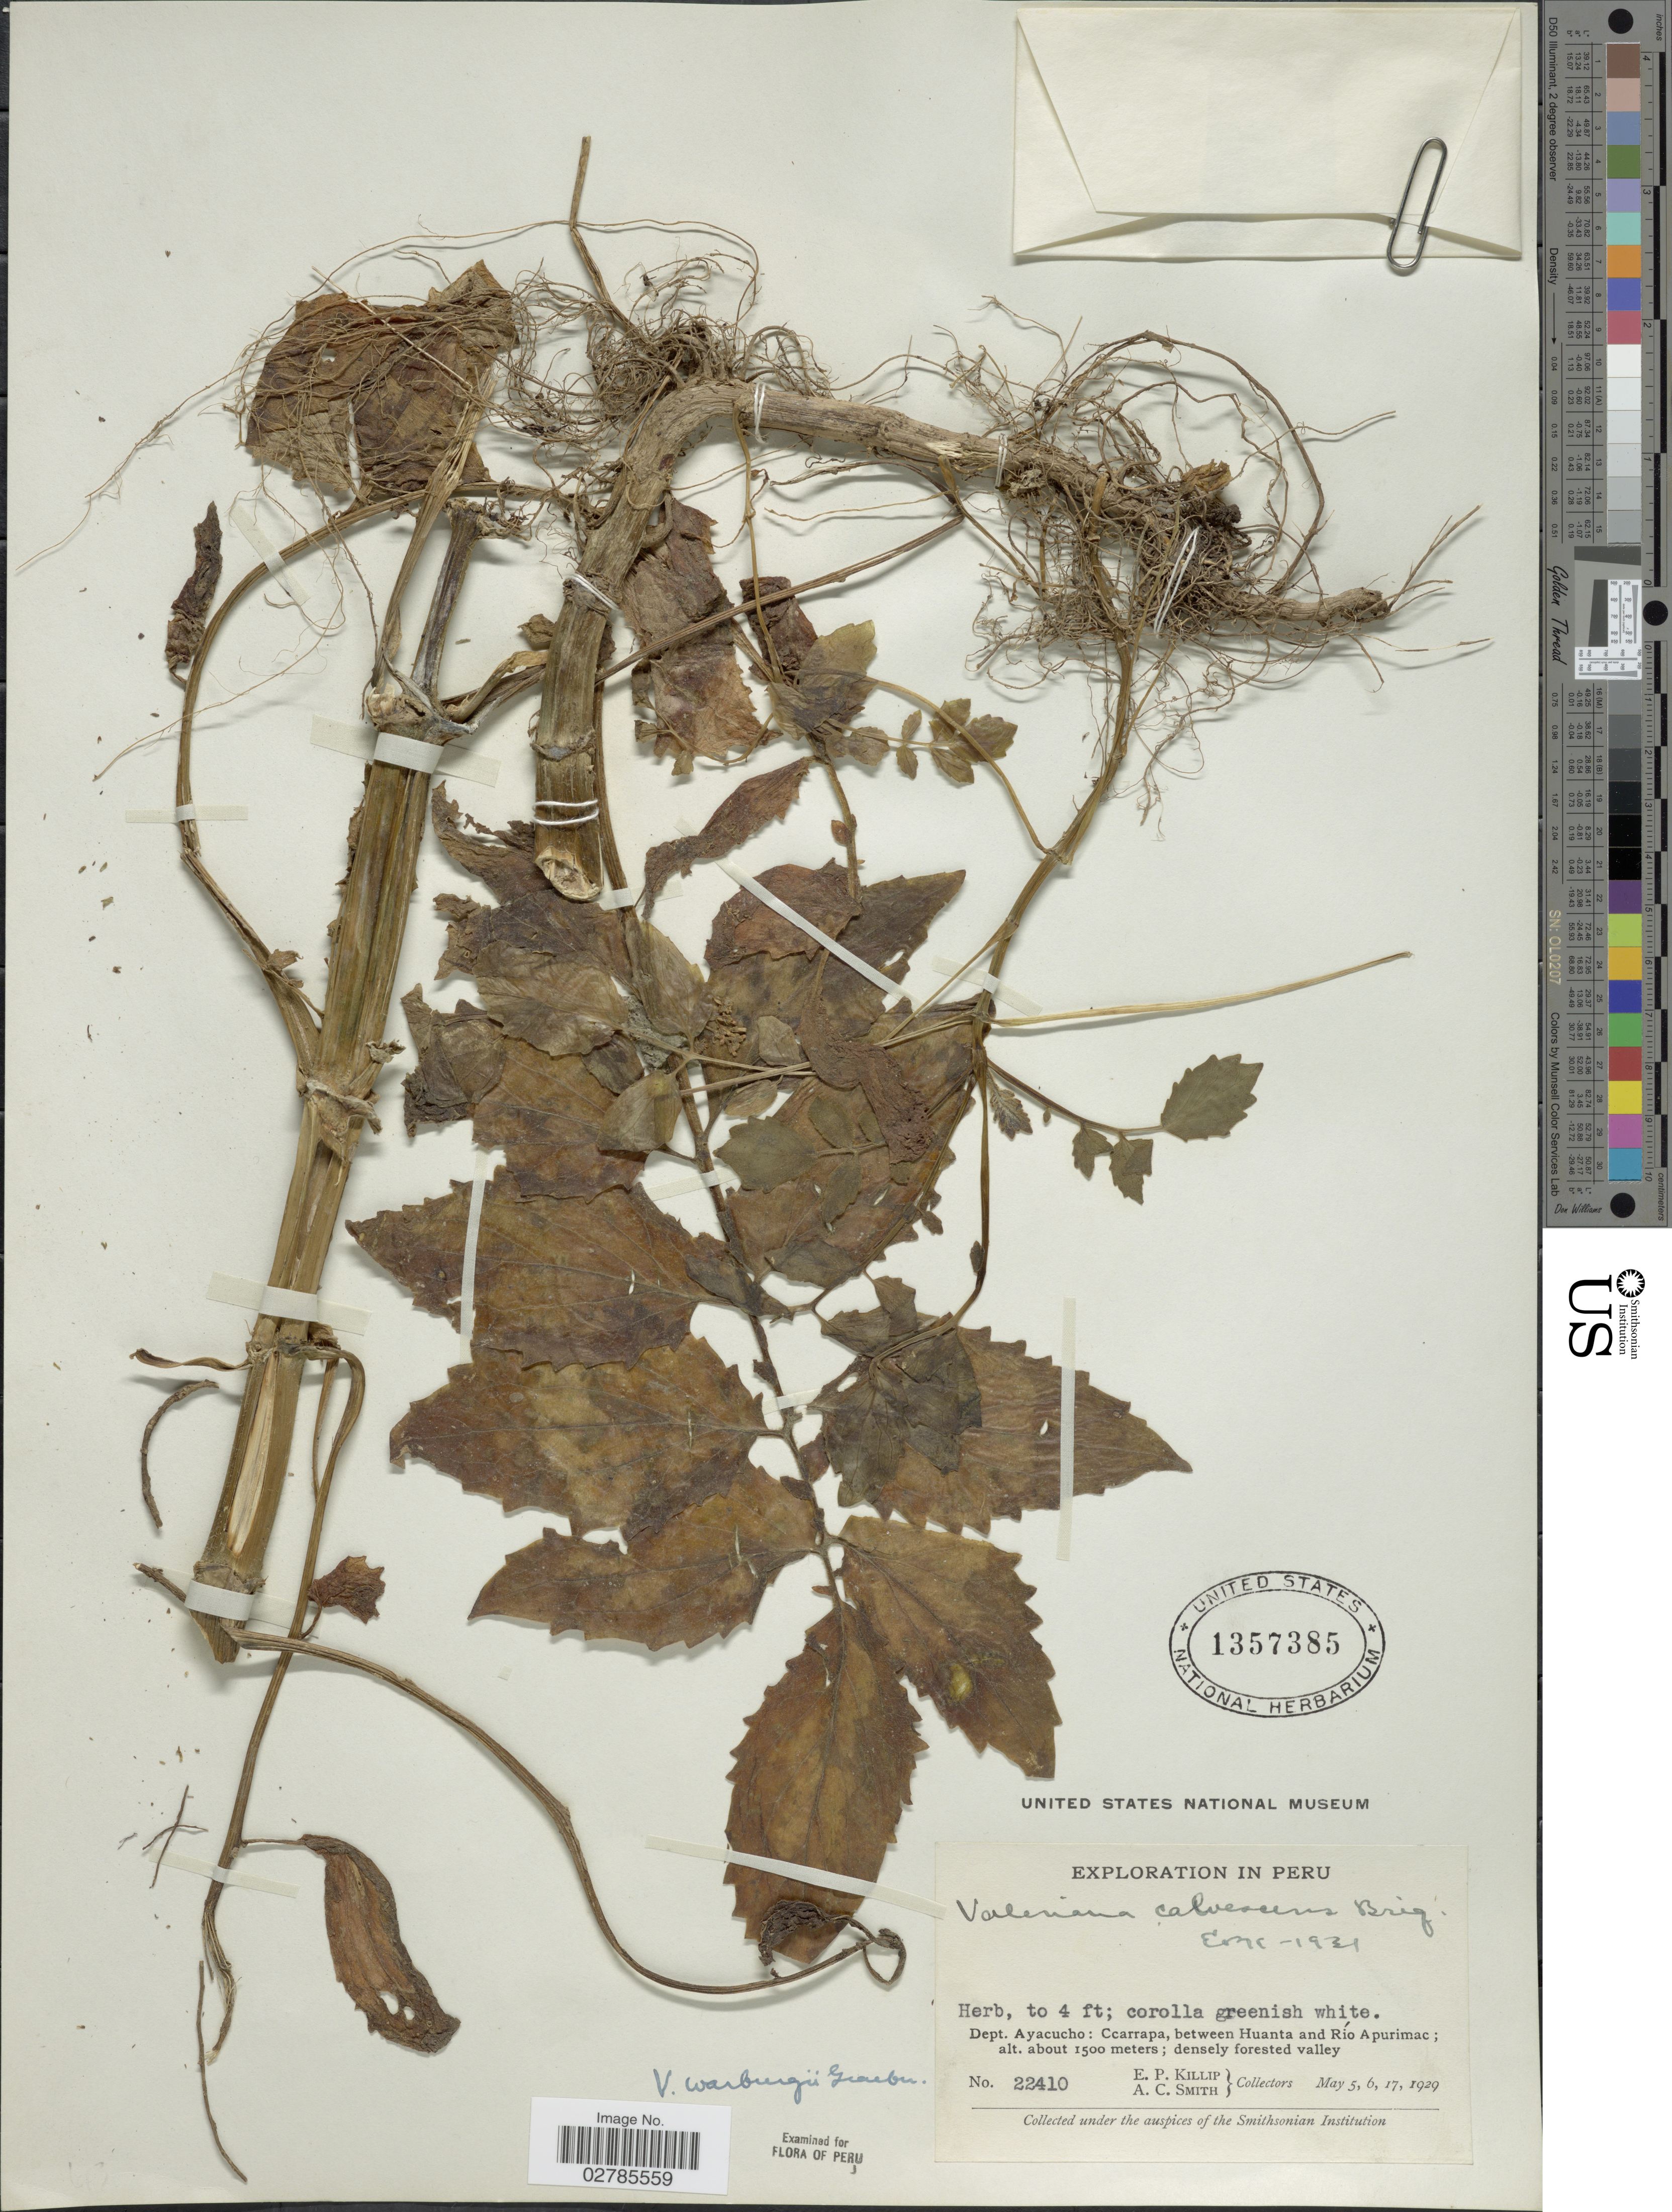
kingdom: Plantae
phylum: Tracheophyta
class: Magnoliopsida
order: Dipsacales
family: Caprifoliaceae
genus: Valeriana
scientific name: Valeriana warburgii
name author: Graebn.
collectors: E. P. Killip & A. C. Smith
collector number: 22410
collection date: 1929-05-05/1929-05-17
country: Peru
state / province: Ayacucho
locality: Dept. Ayacucho: Ccarrapa, between Huanta and Río Apurimac.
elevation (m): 1500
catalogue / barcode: US 1357385